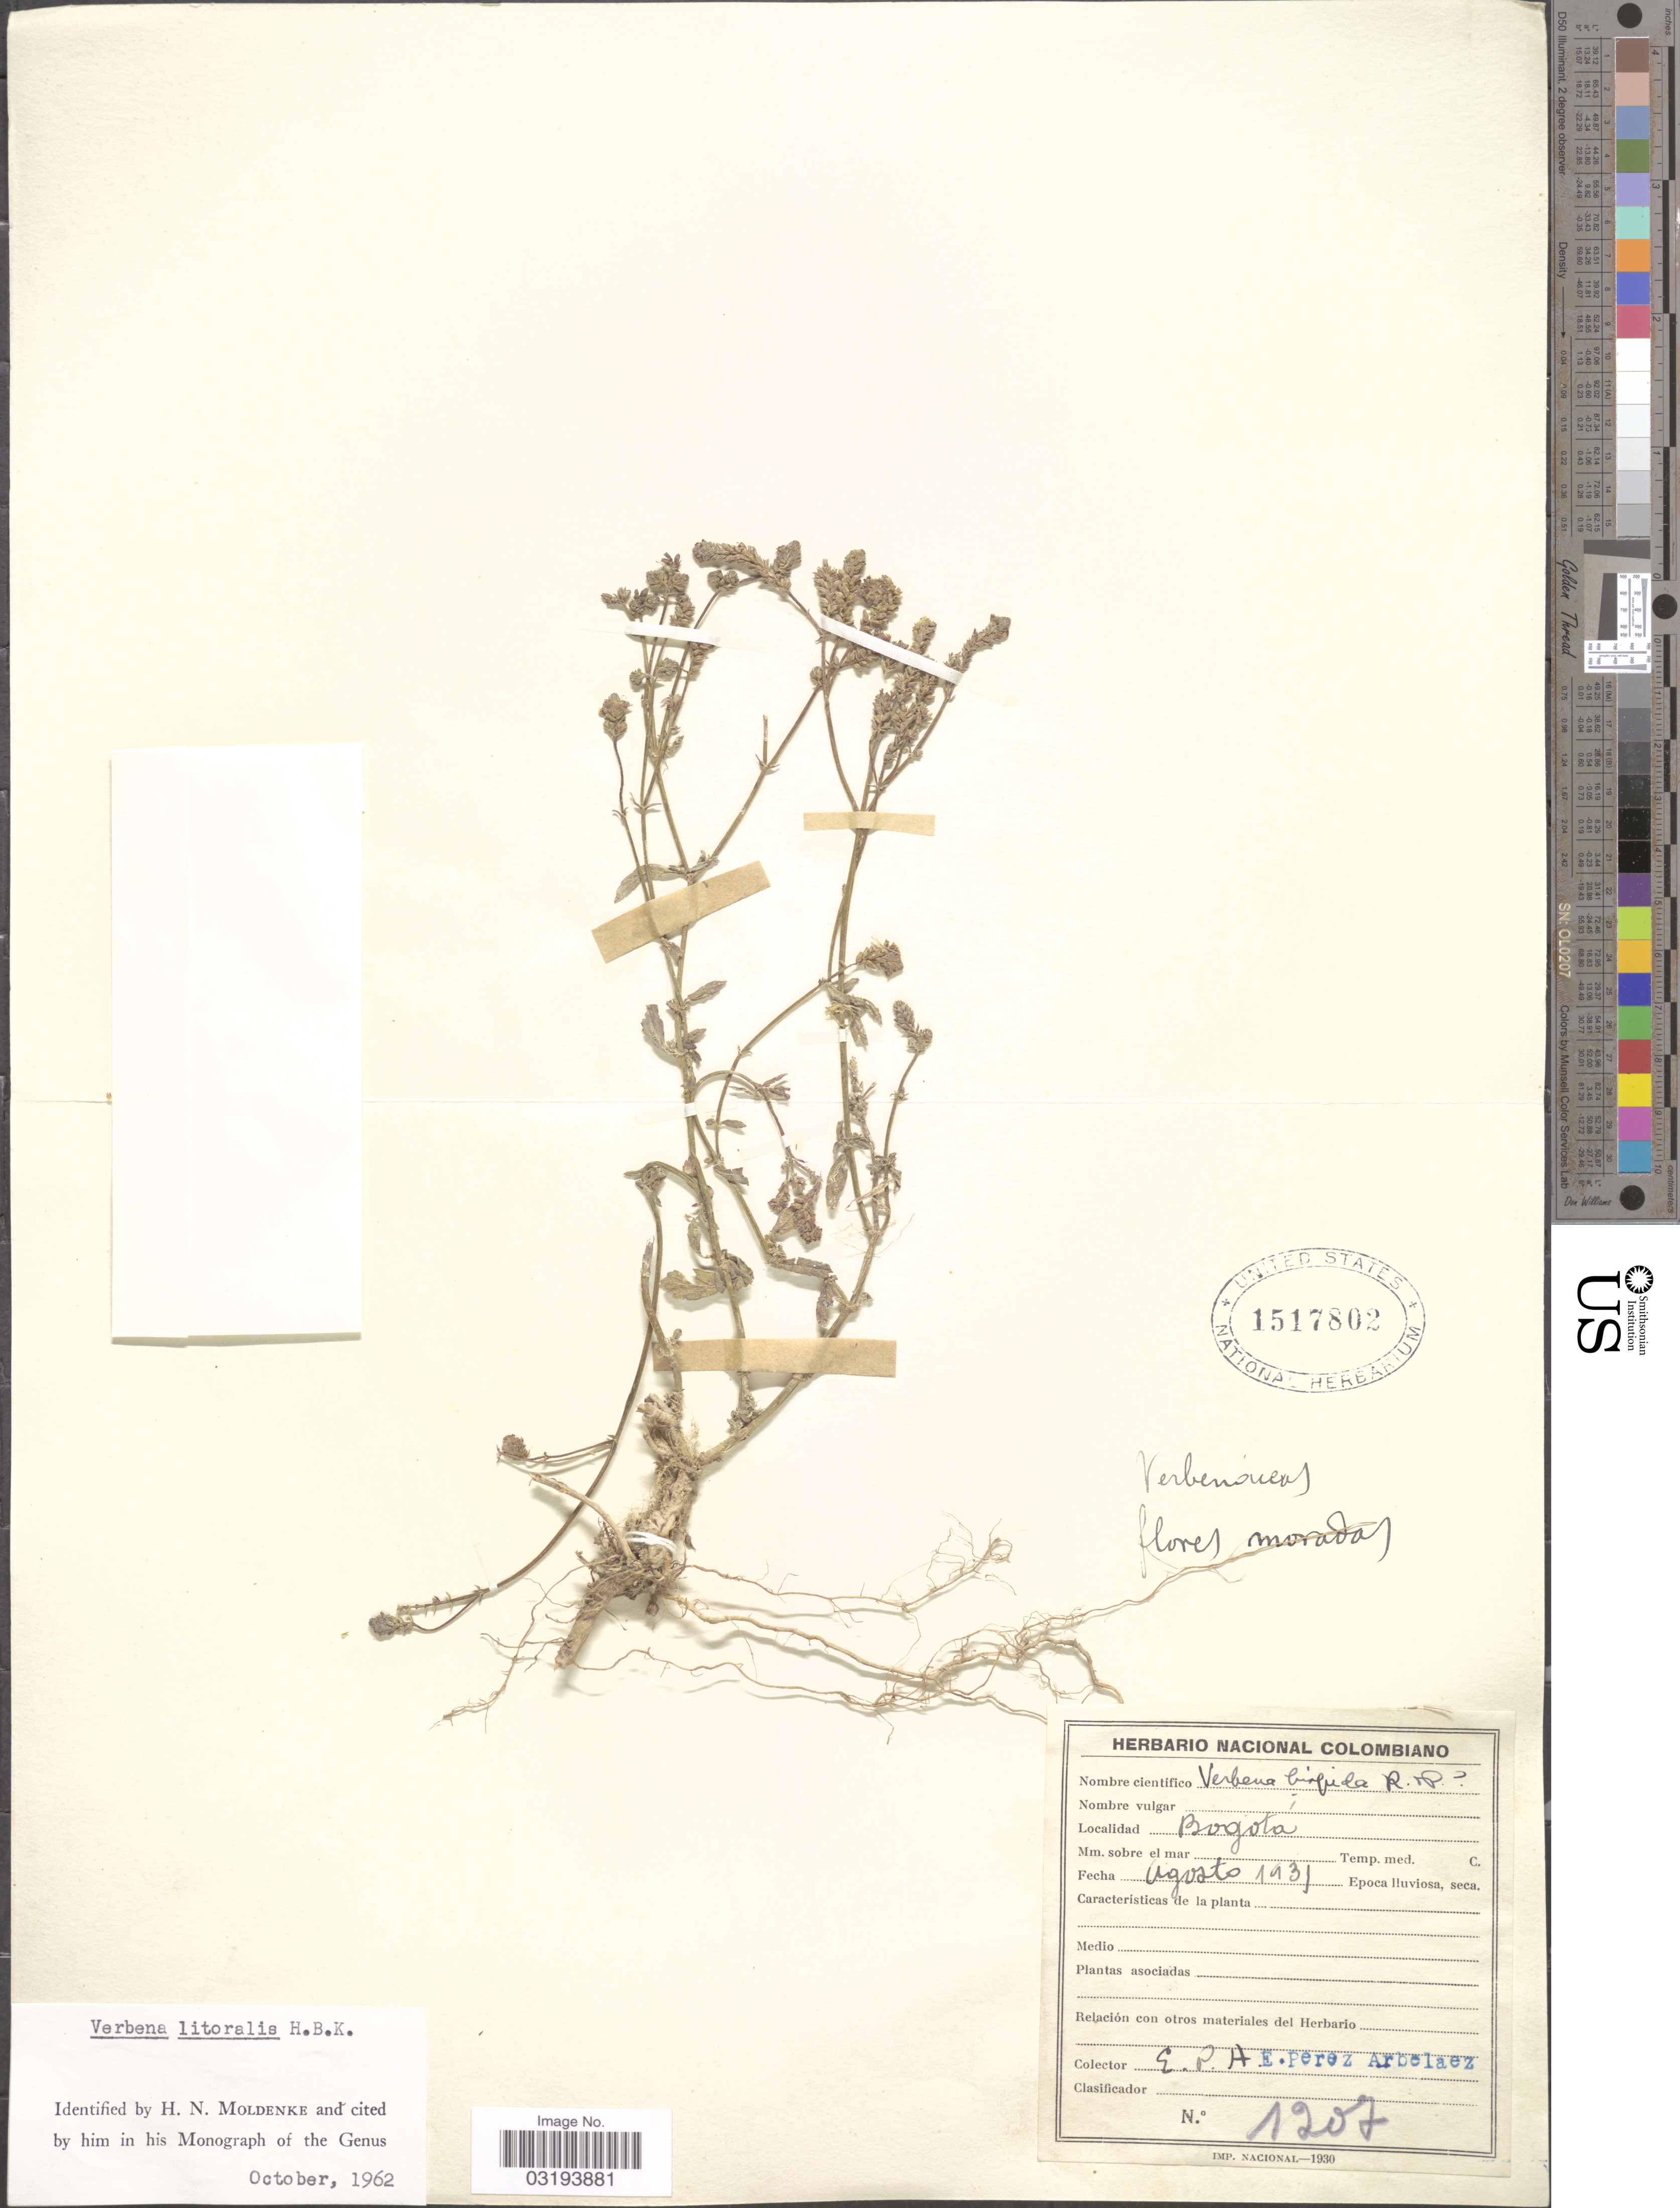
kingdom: Plantae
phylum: Tracheophyta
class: Magnoliopsida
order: Lamiales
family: Verbenaceae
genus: Verbena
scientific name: Verbena litoralis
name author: Kunth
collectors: E. Pérez Arbeláez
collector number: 1207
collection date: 1931-08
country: Colombia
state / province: Bogota D.C.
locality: Bogota.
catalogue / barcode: US 1517802